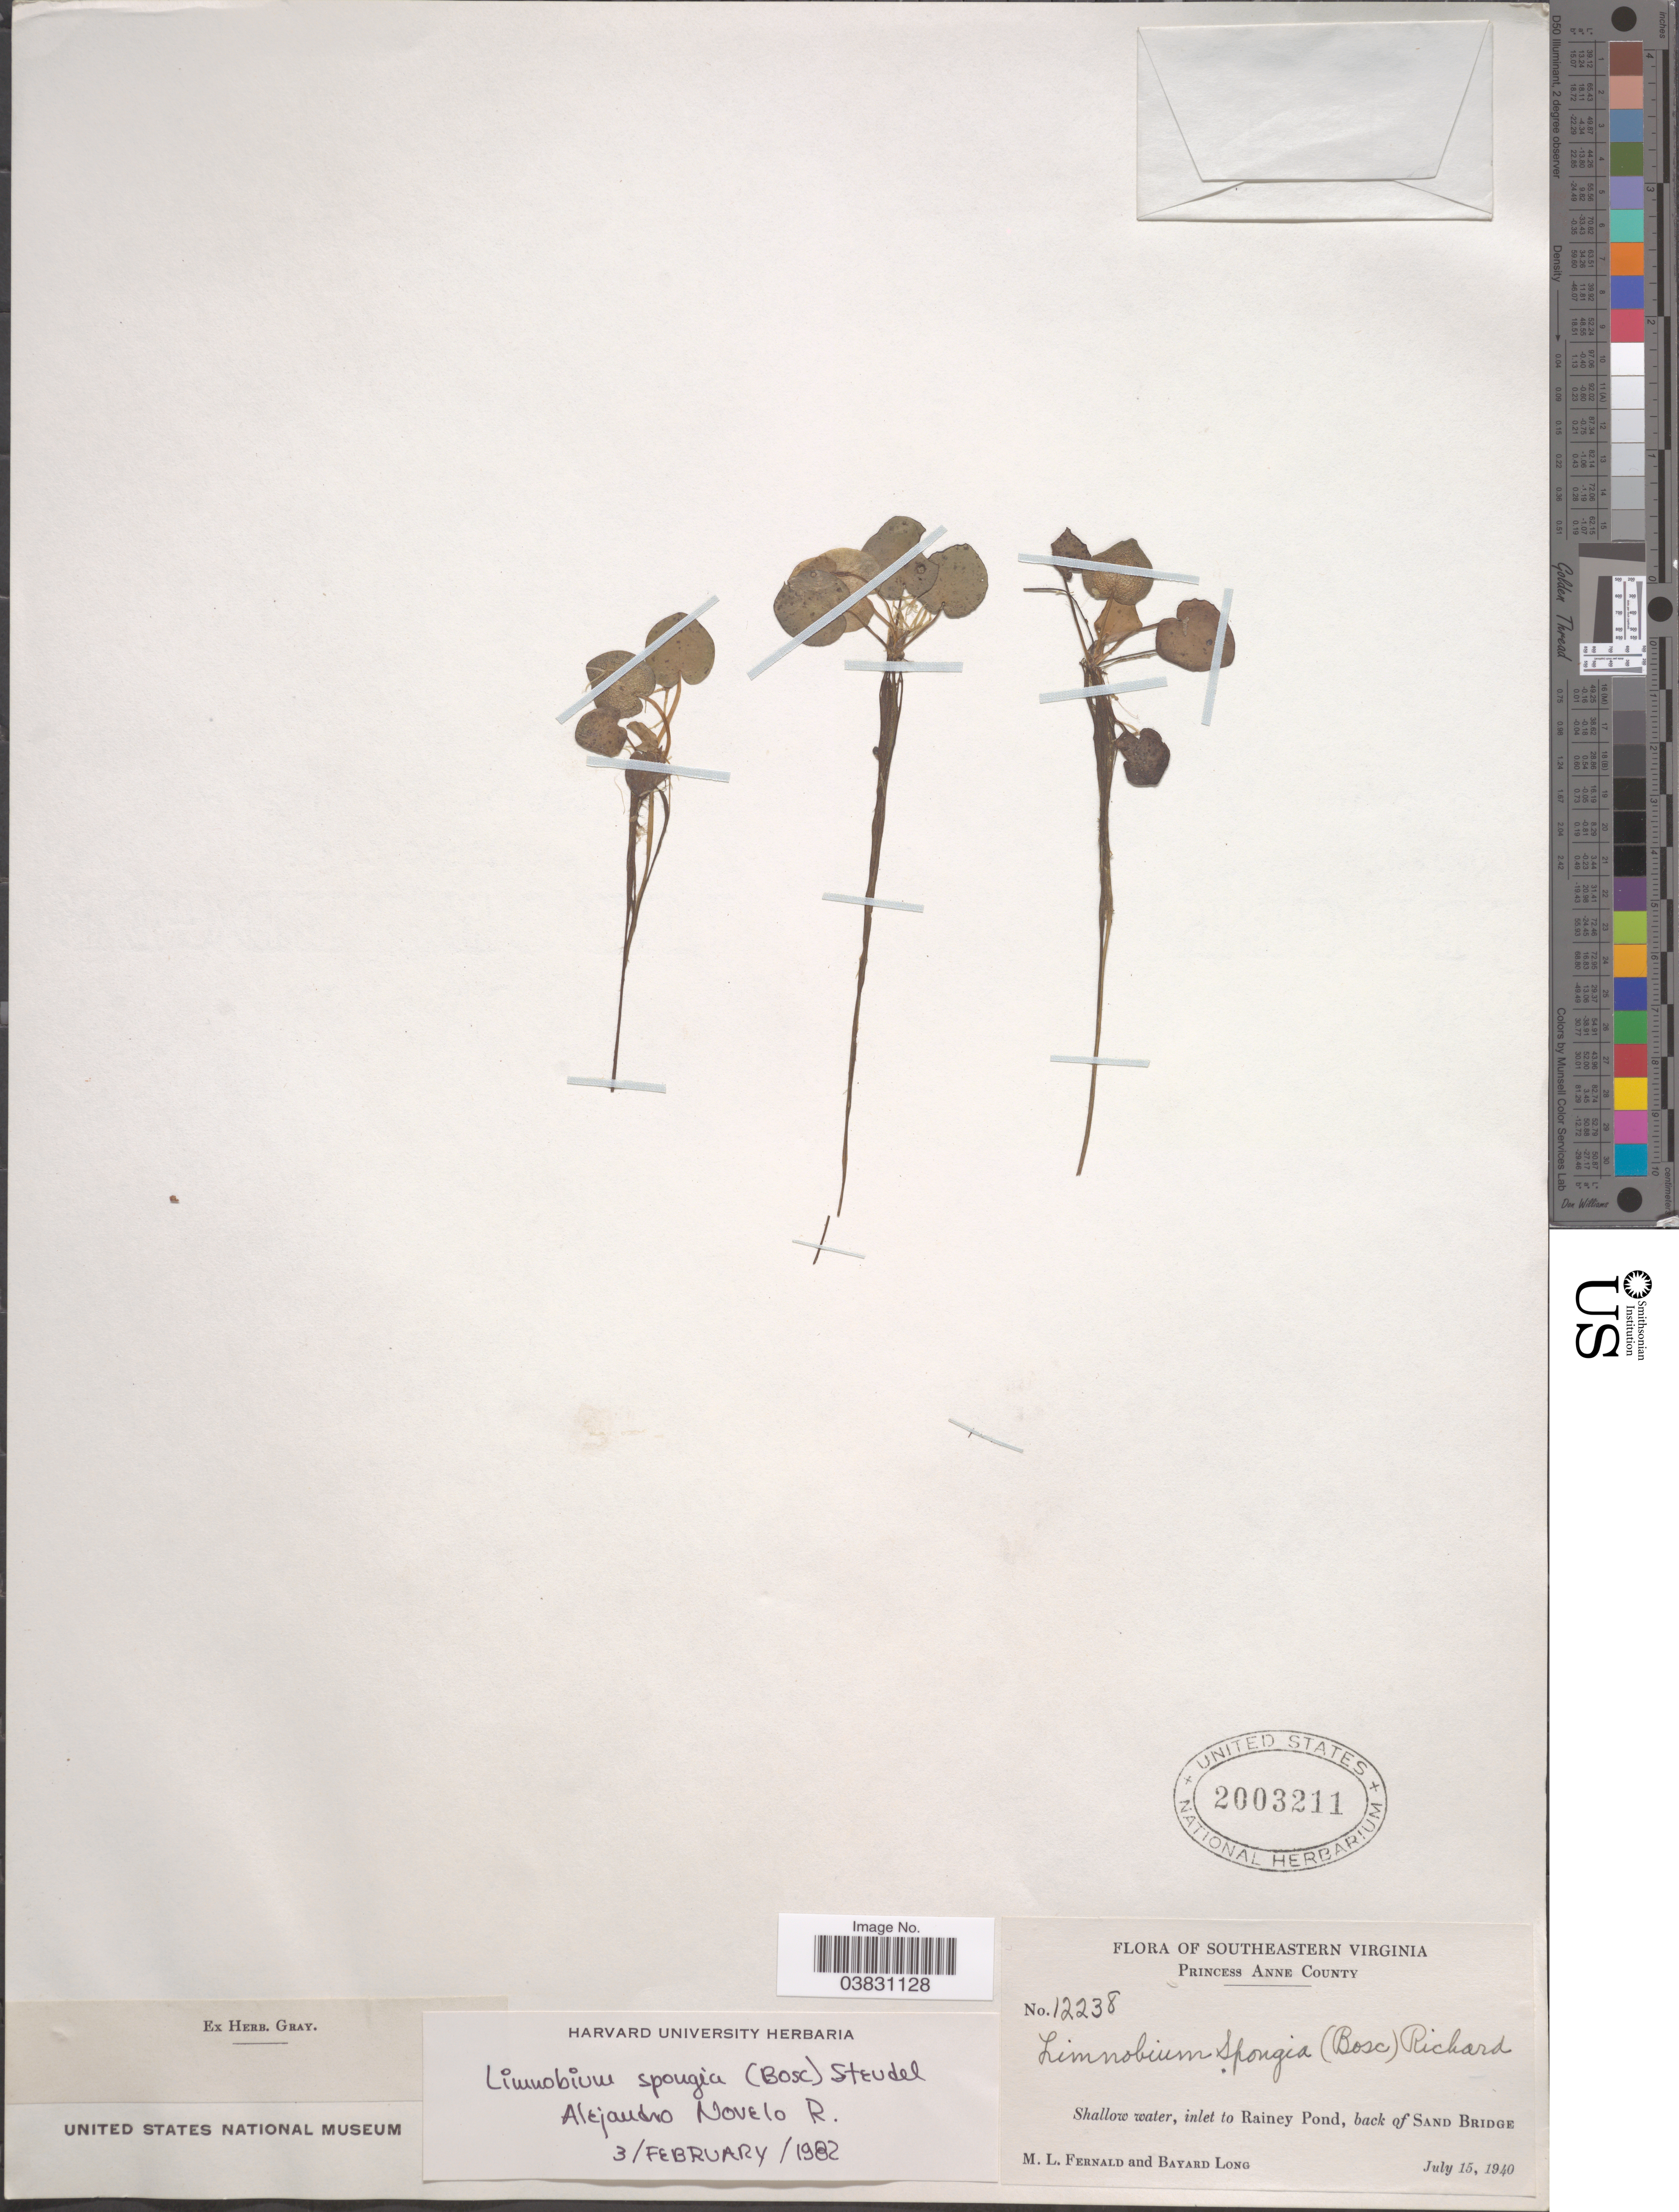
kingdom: Plantae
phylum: Tracheophyta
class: Liliopsida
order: Alismatales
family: Hydrocharitaceae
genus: Limnobium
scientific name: Limnobium spongia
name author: (Bosc) Rich. ex Steud.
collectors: M. L. Fernald & B. Long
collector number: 12238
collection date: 1940-07-15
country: United States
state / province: Virginia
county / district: City of Virginia Beach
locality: Southeastern Virginia. Princess Anne County. Shallow water, inlet to Rainey Pond, back of Sand Bridge.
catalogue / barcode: US 2003211